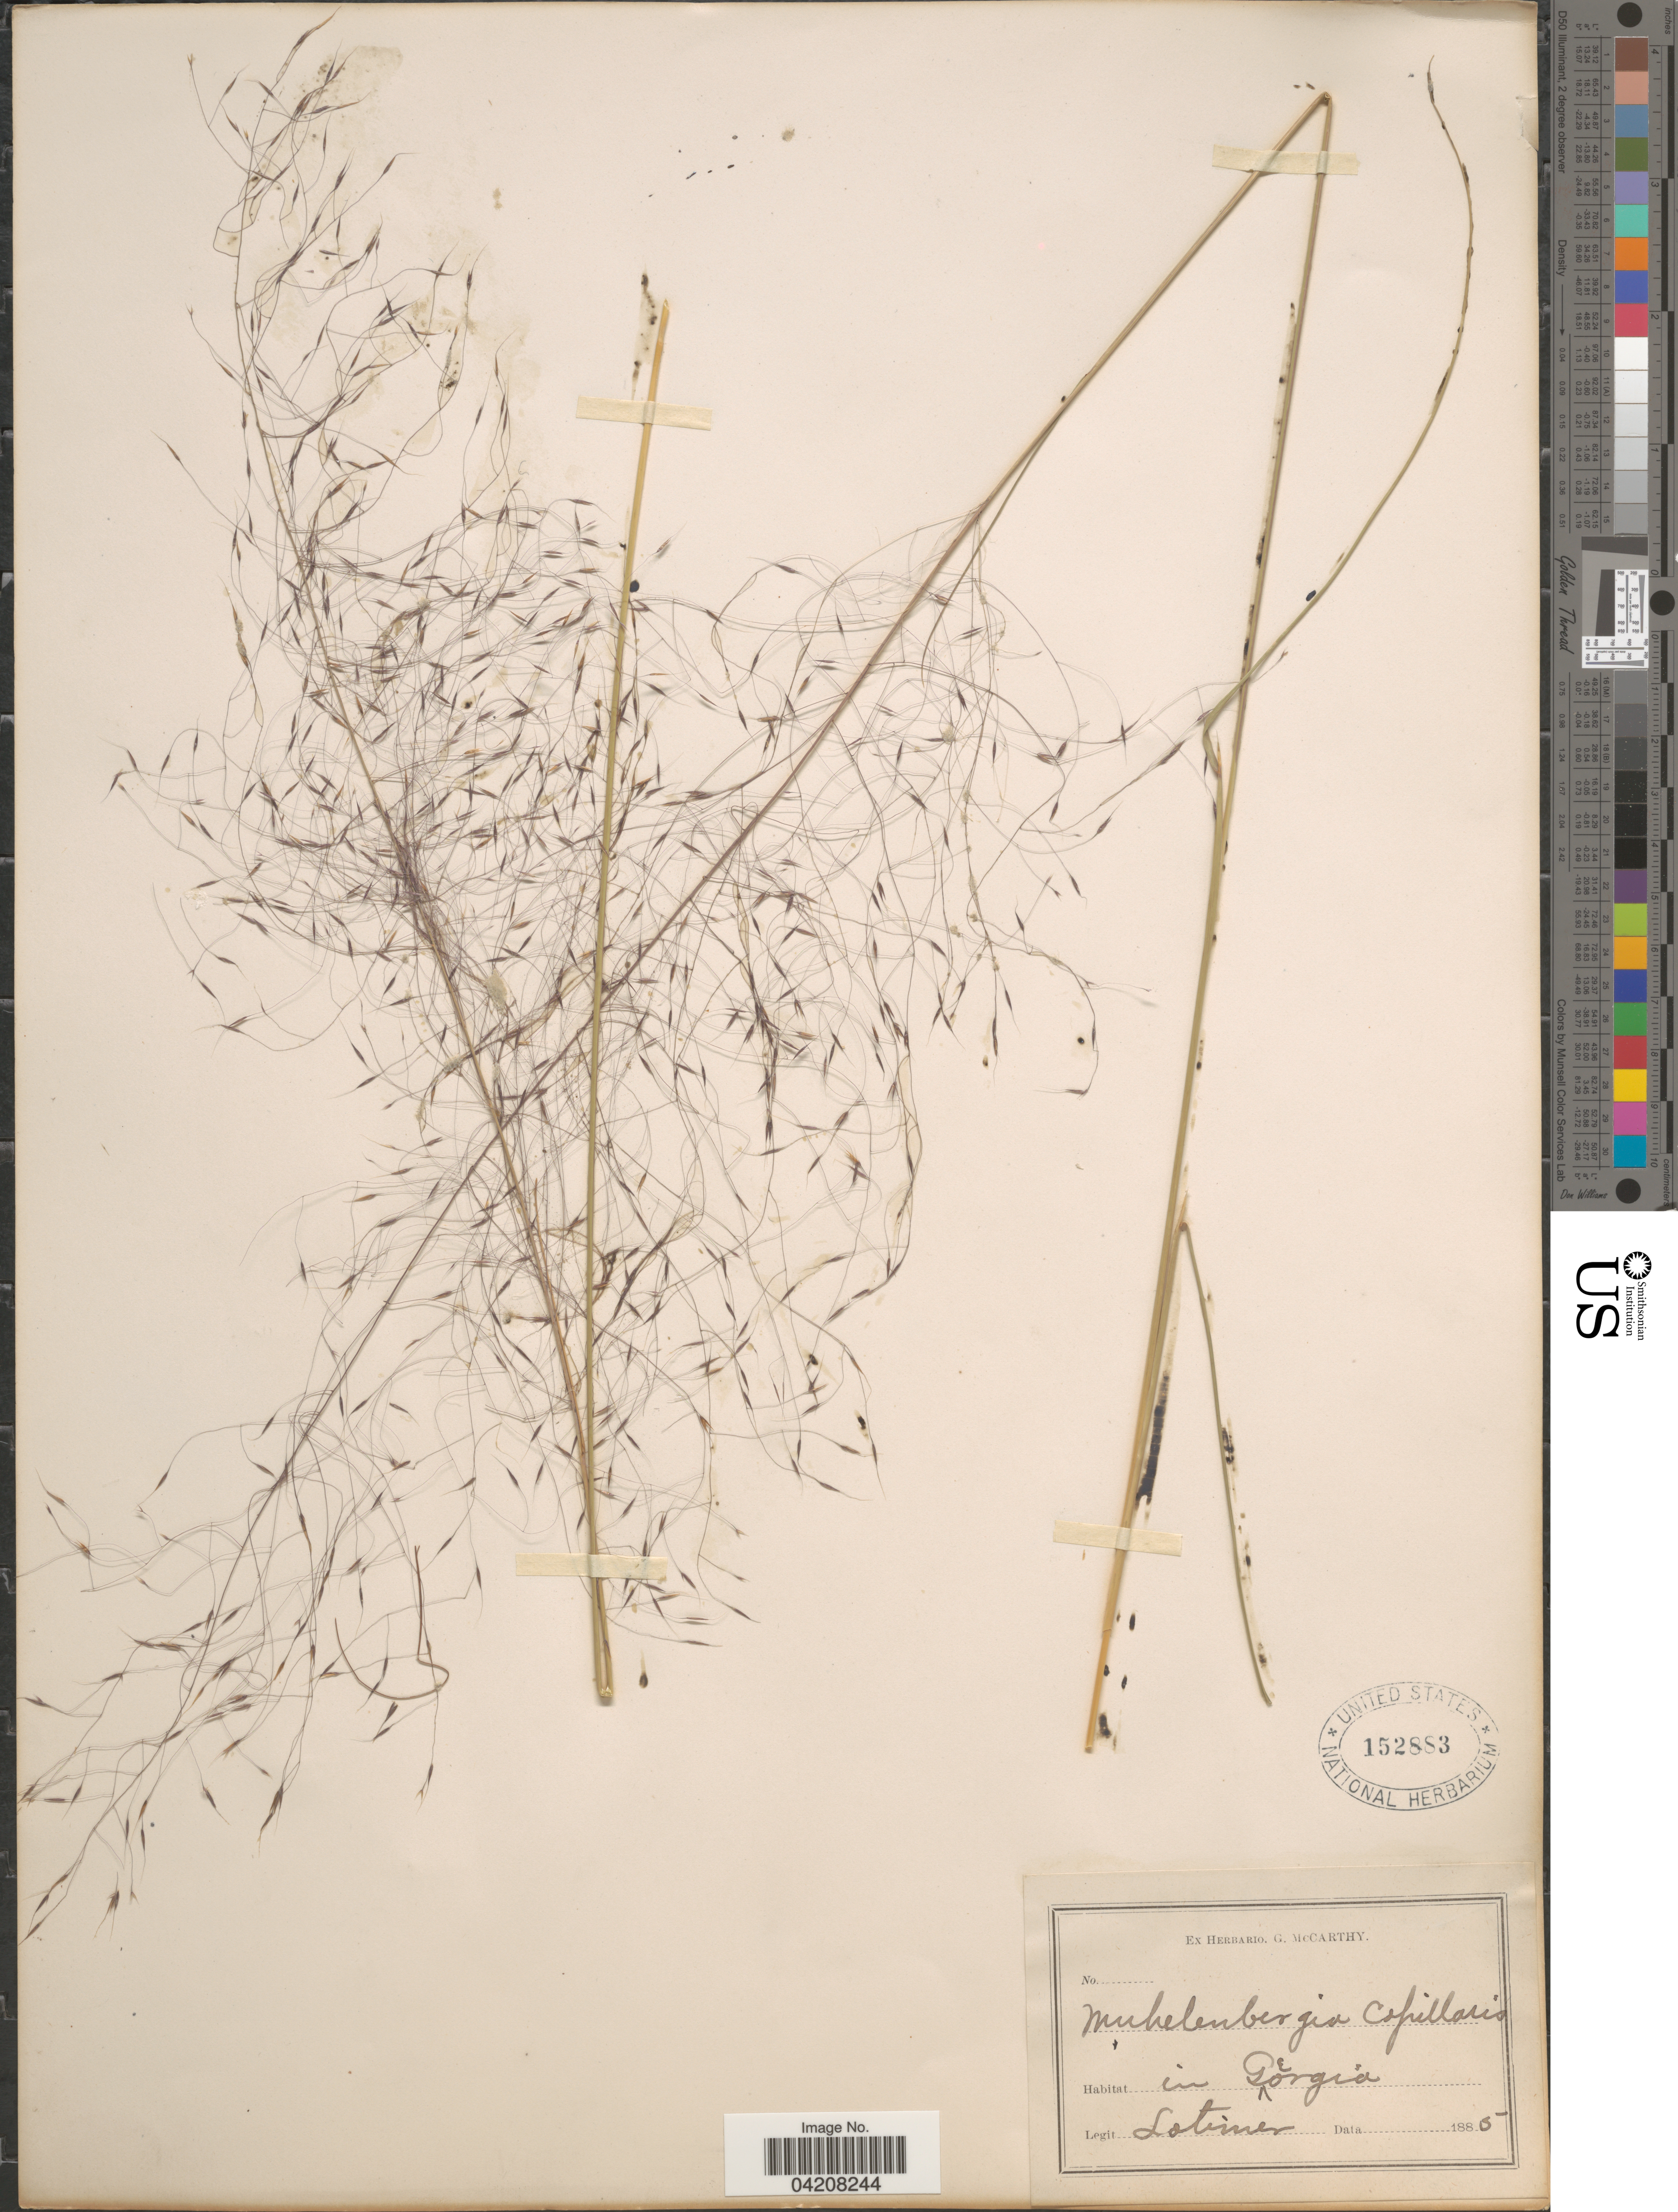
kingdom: Plantae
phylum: Tracheophyta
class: Liliopsida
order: Poales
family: Poaceae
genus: Muhlenbergia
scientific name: Muhlenbergia capillaris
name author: (Lam.) Trin.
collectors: Latimer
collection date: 1885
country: United States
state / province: Georgia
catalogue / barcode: US 152883